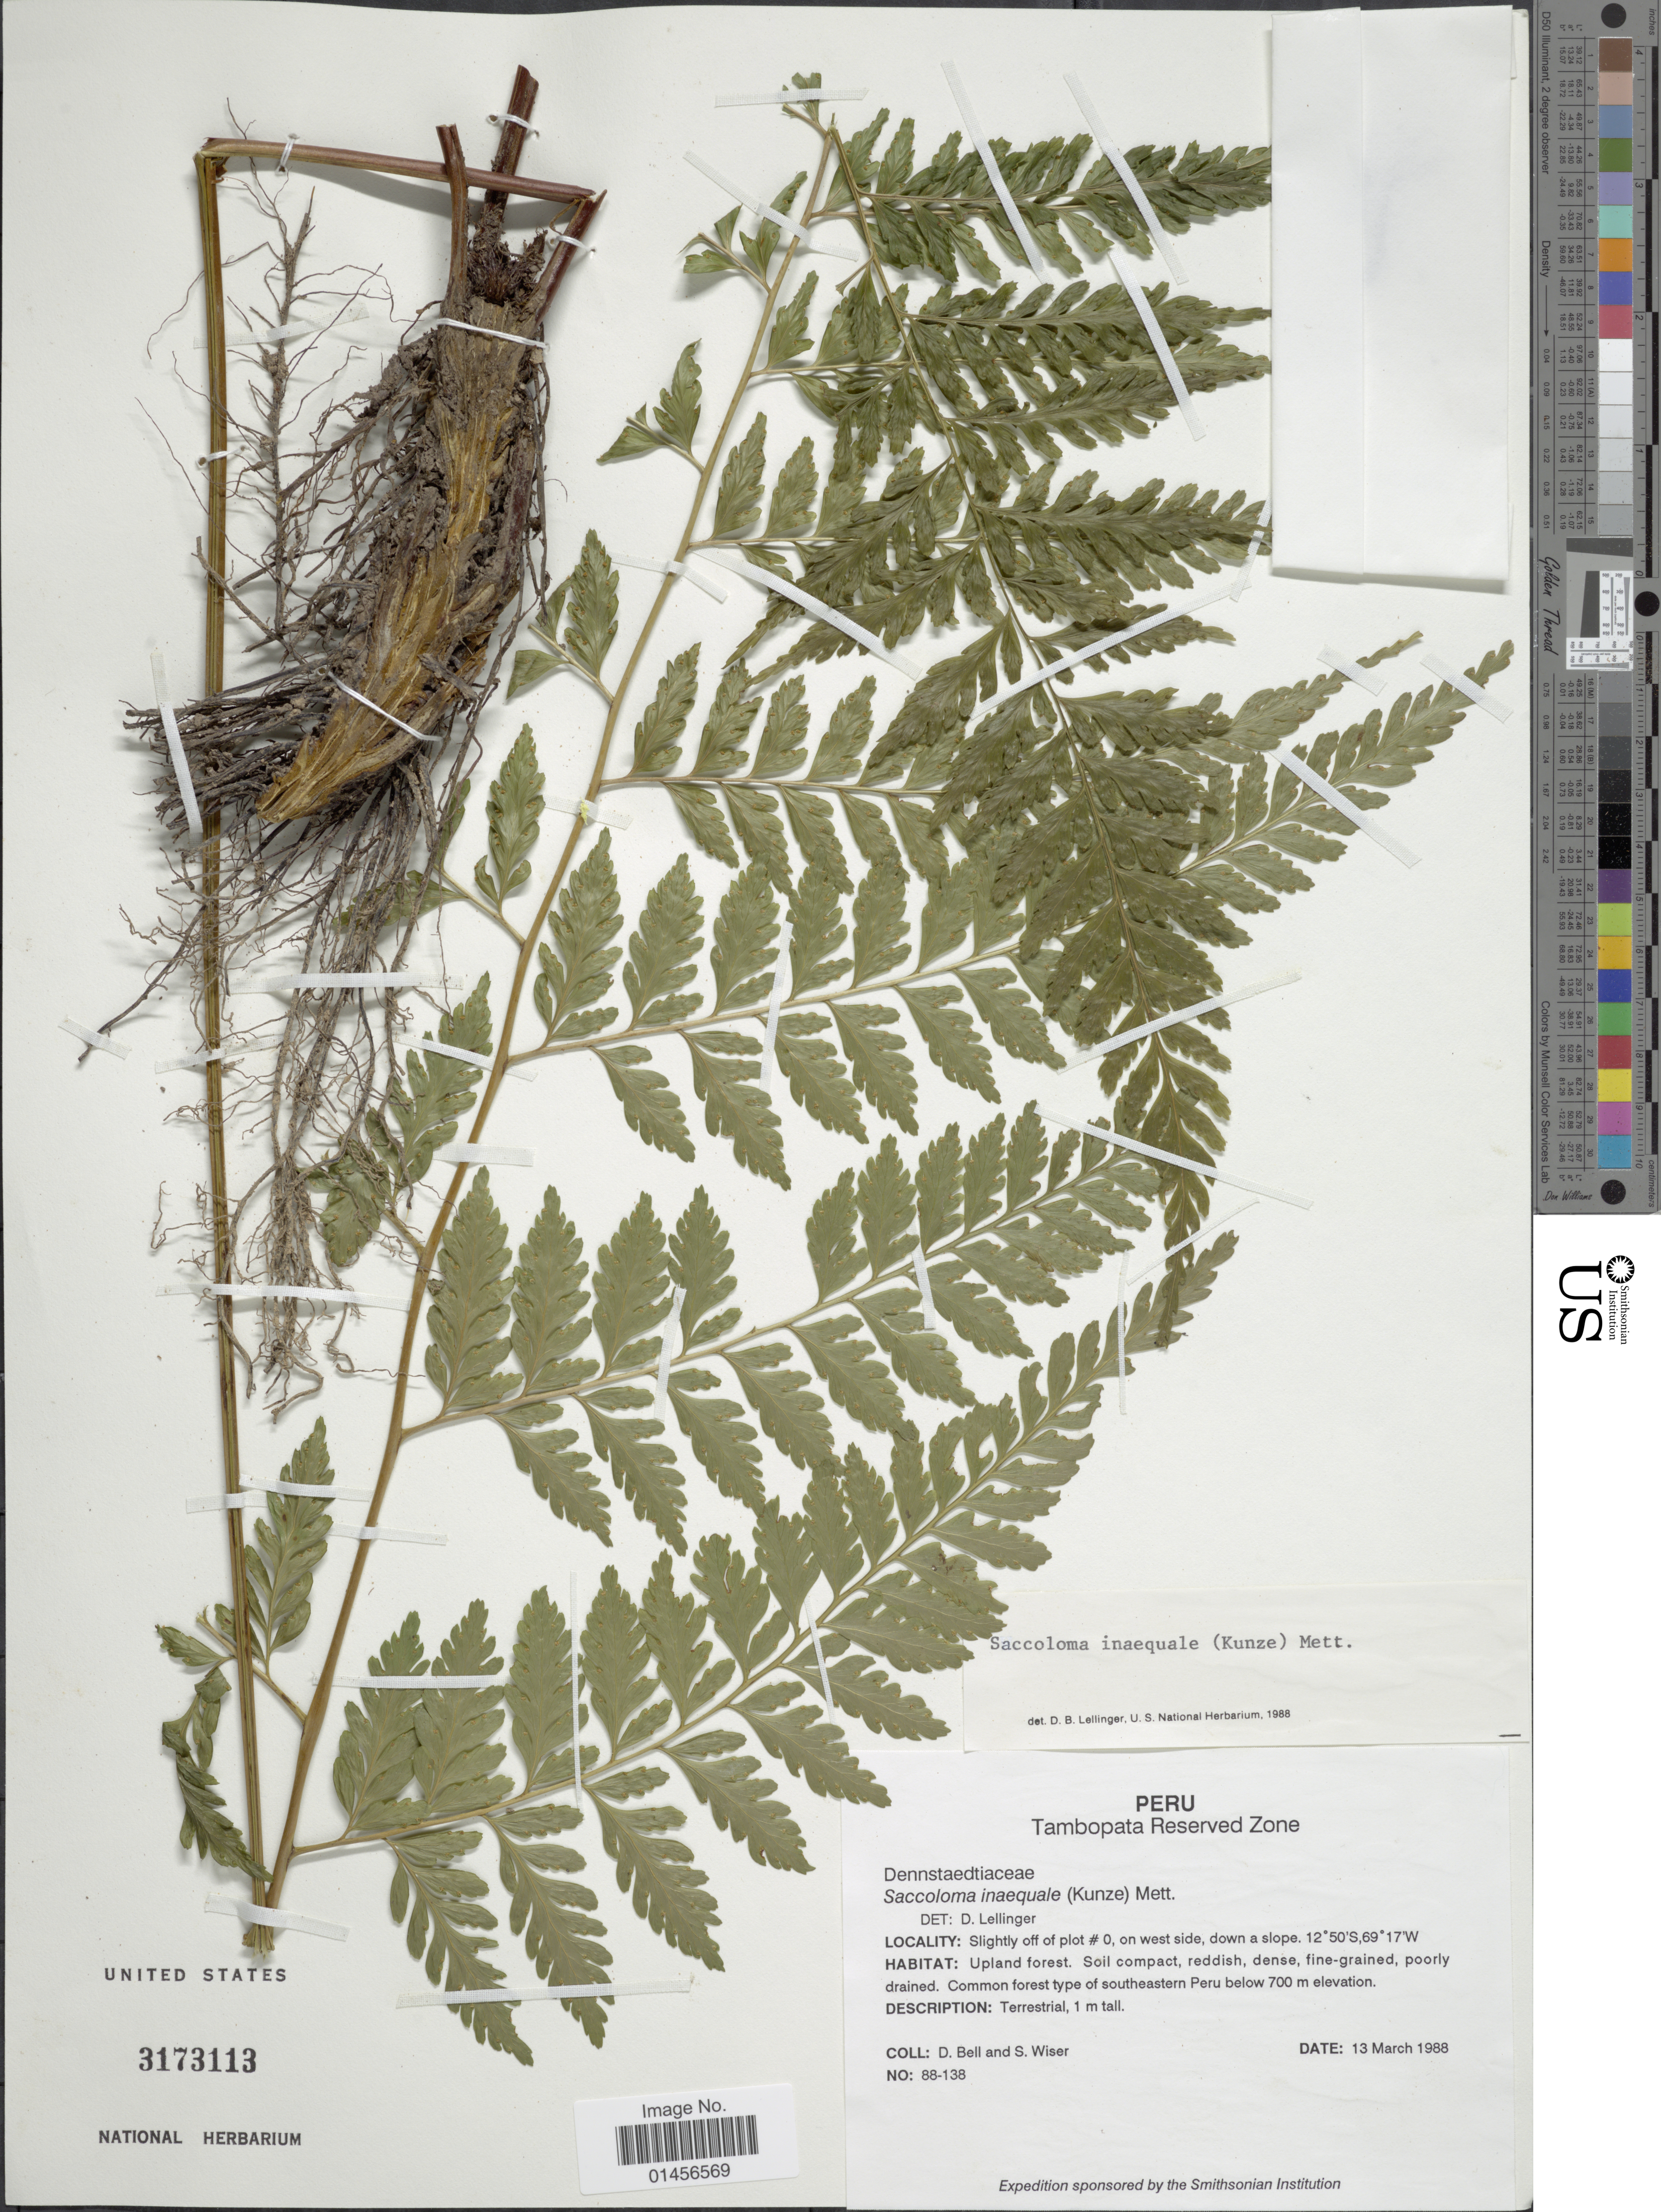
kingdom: Plantae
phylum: Tracheophyta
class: Polypodiopsida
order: Polypodiales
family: Saccolomataceae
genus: Saccoloma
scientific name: Saccoloma inaequale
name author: (Kunze) Mett.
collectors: D. A. Bell & S. Wiser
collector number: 88-138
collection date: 1988-03-13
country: Peru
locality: Tambopata Reserved Zone, Slightly off of plot #0, on west side, down a slope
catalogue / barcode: US 3173113